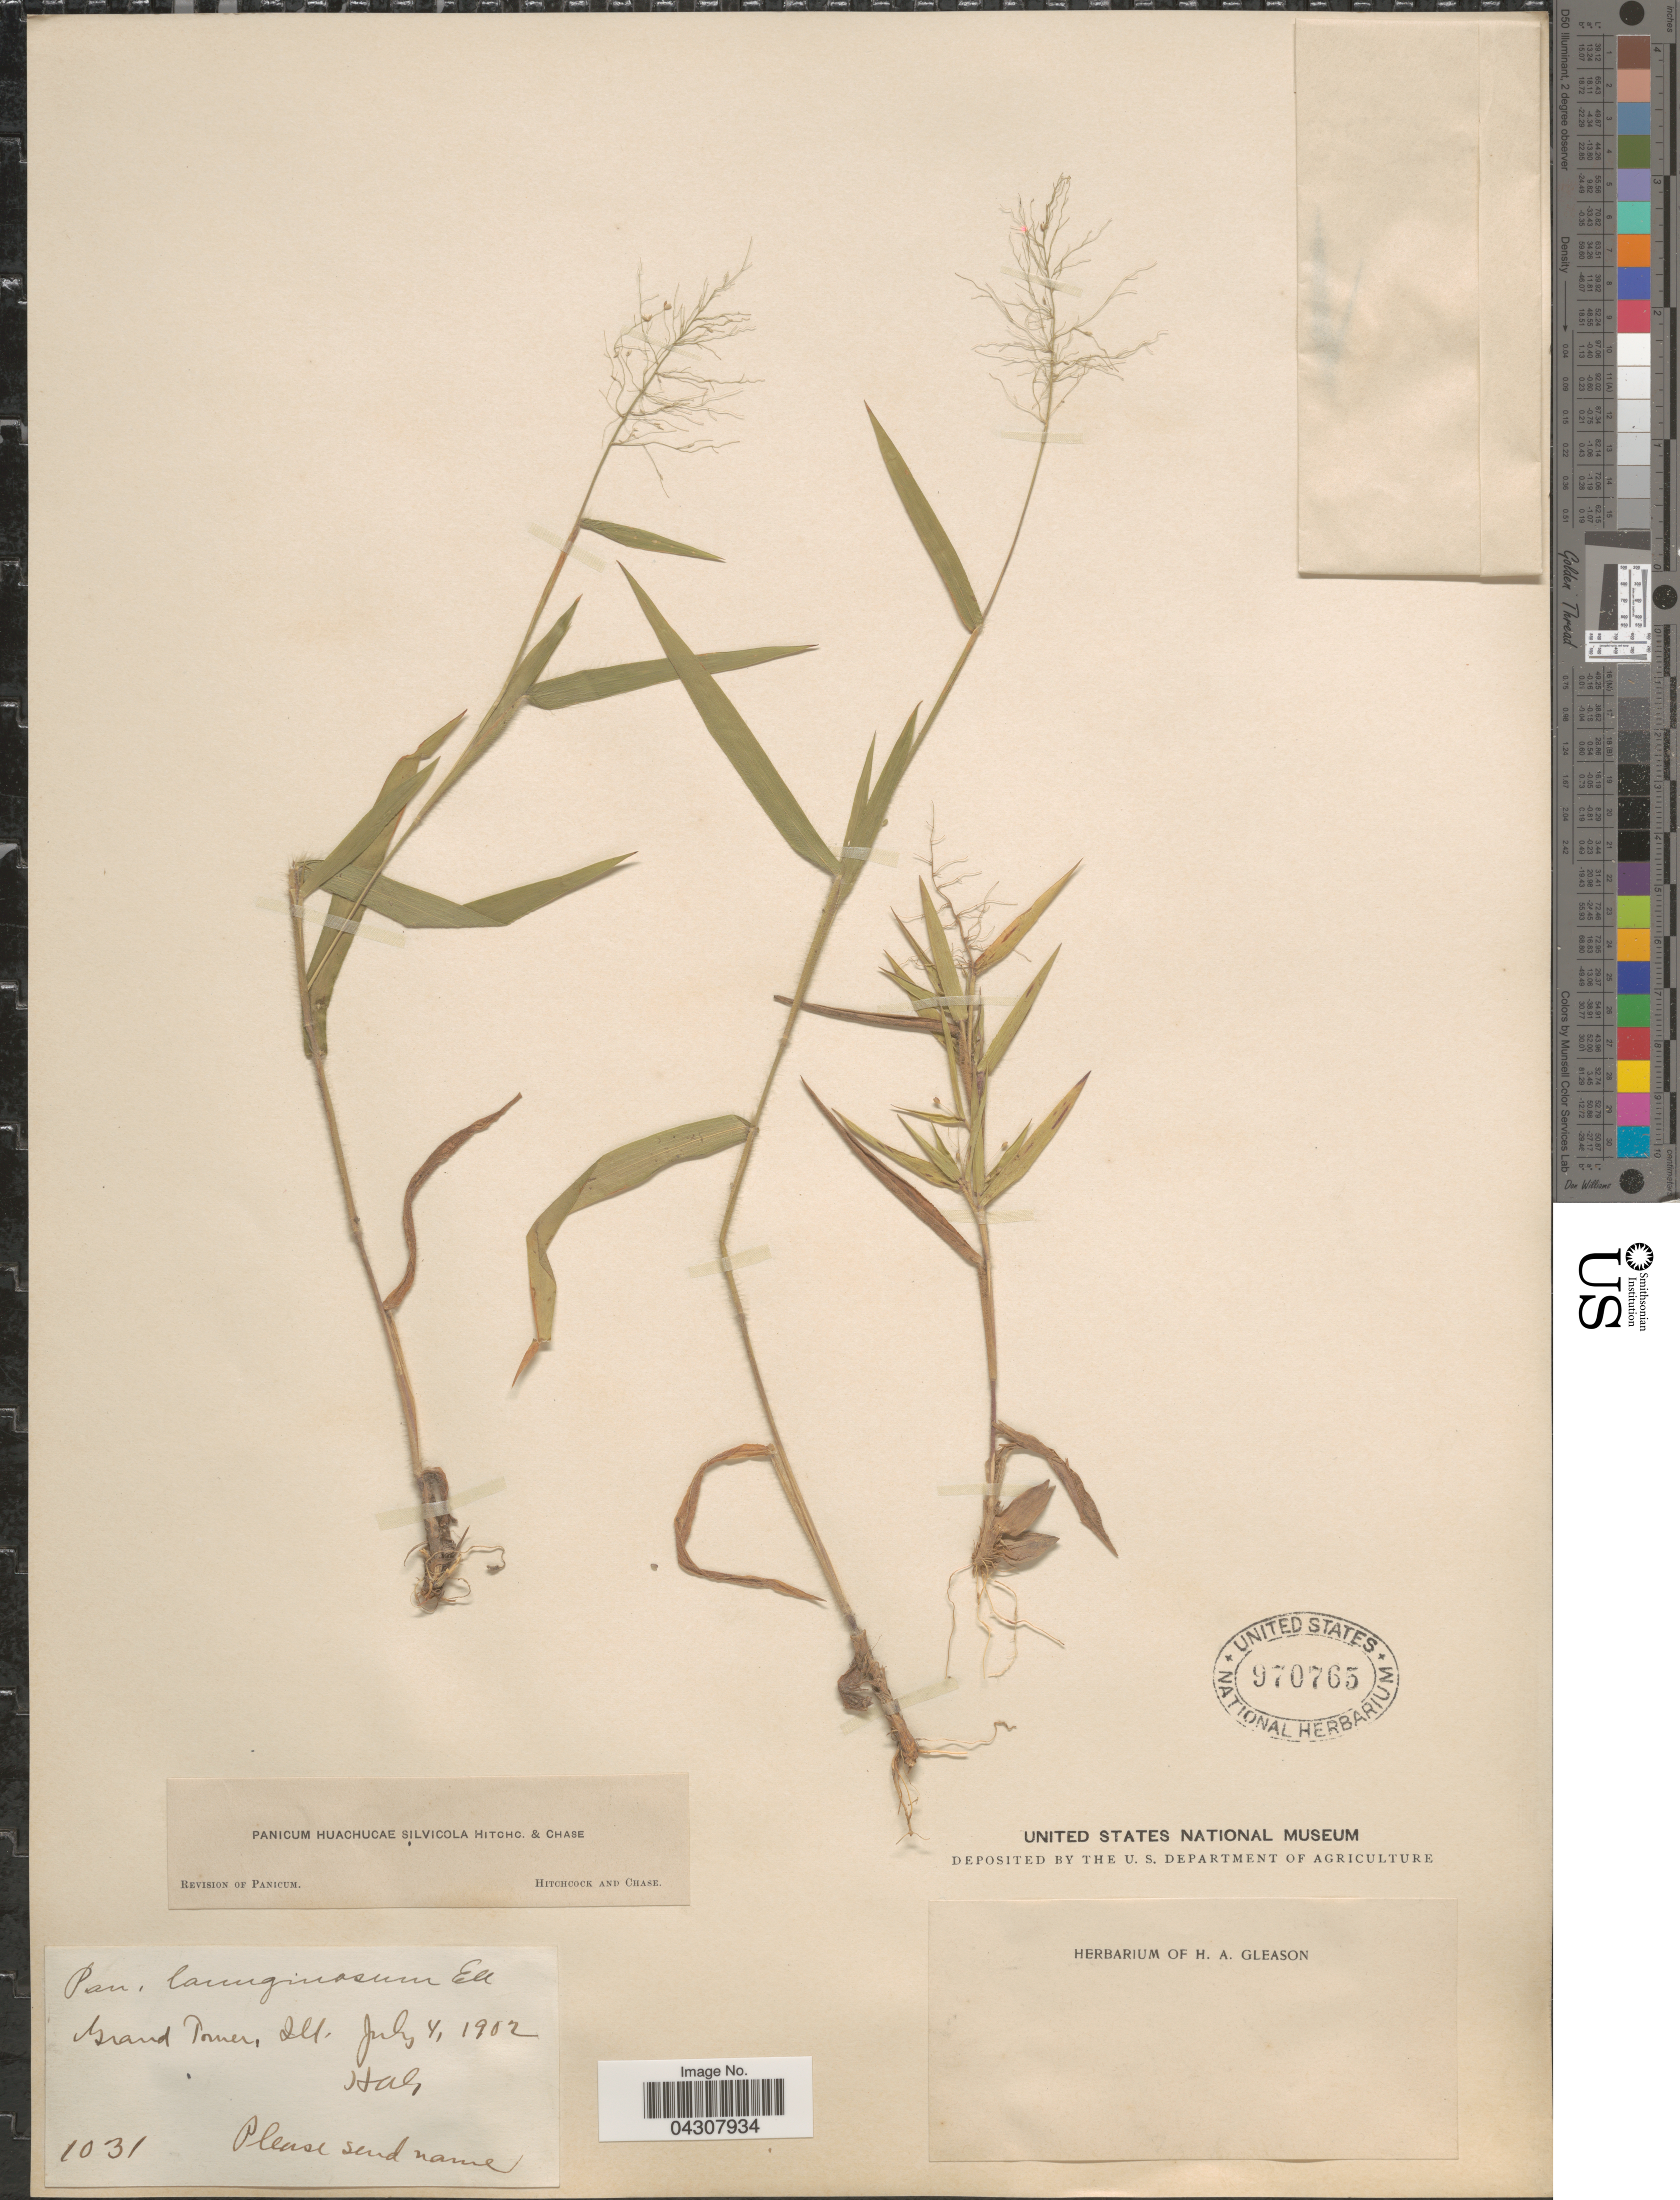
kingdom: Plantae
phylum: Tracheophyta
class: Liliopsida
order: Poales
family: Poaceae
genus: Dichanthelium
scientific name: Dichanthelium acuminatum var. acuminatum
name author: (Sw.) Gould & C.A. Clark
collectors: H. A. Gleason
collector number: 1031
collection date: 1902-07-04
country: United States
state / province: Illinois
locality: Grand Power.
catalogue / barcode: US 970765